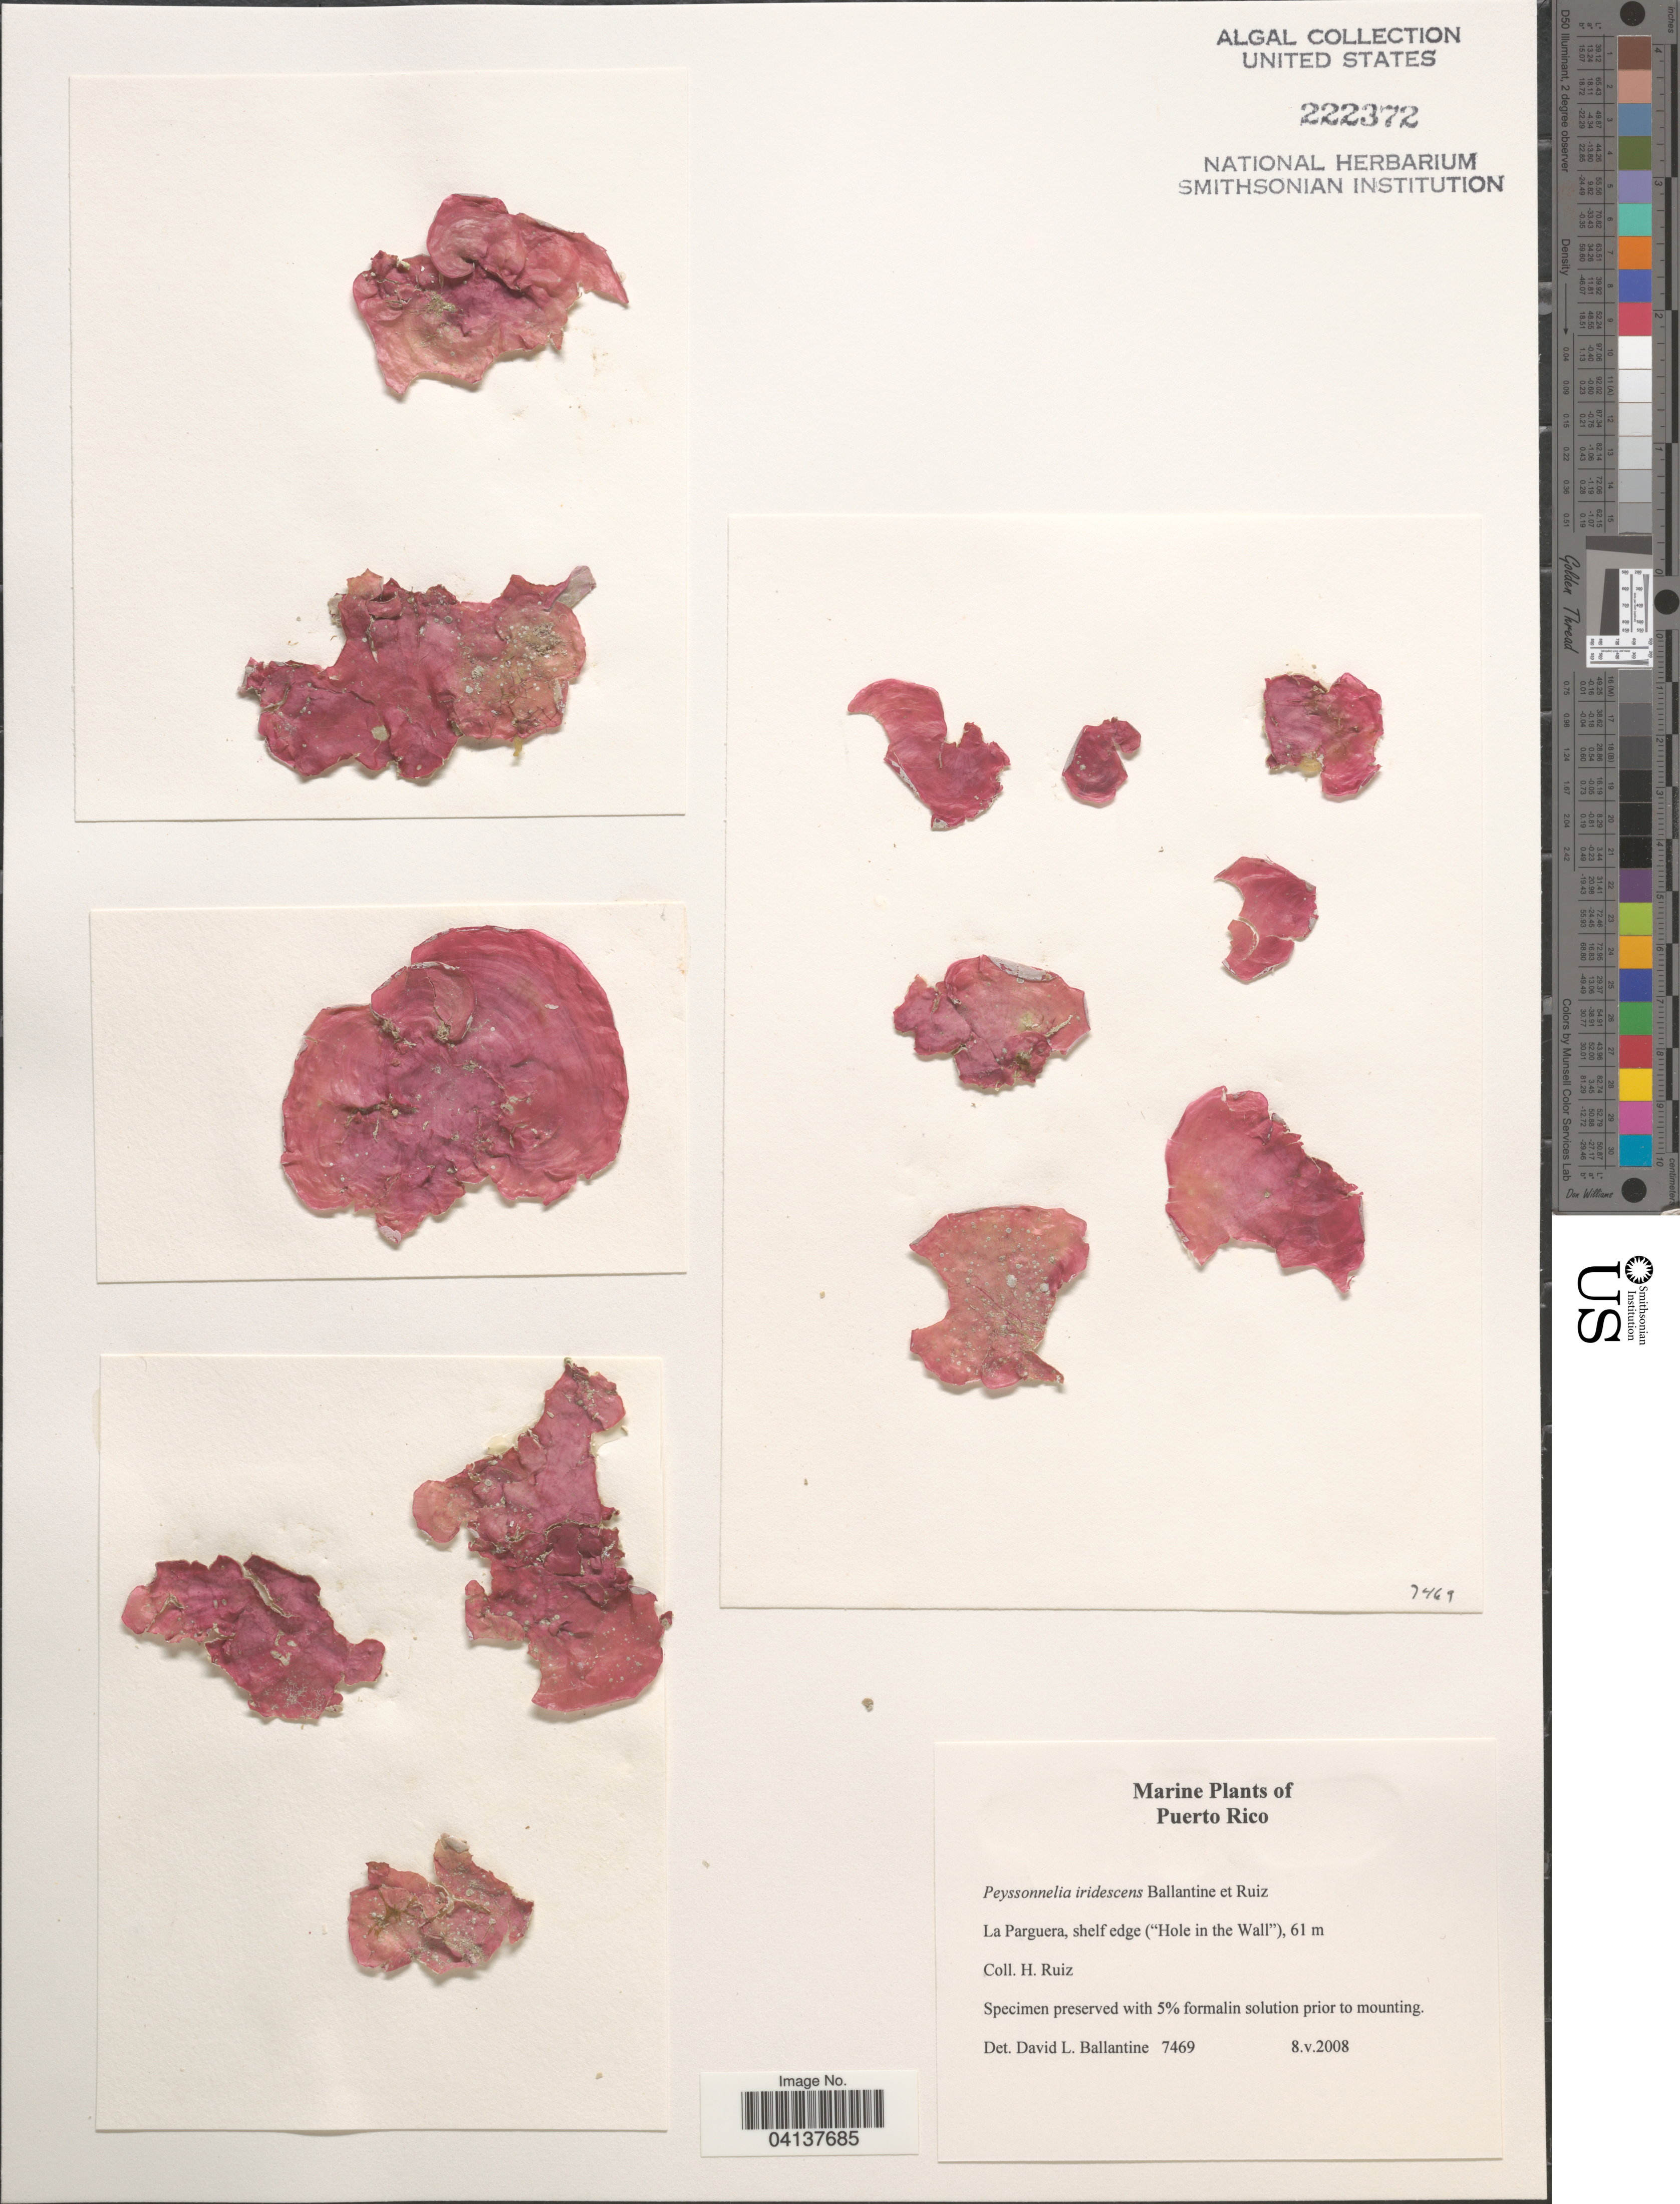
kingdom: Plantae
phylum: Rhodophyta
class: Florideophyceae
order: Peyssonneliales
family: Peyssonneliaceae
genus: Peyssonnelia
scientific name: Peyssonnelia iridescens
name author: D.L. Ballant. & H.Ruiz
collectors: H. Ruiz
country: Puerto Rico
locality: La Parguera, shelf edge ("Hole in the Wall").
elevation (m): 61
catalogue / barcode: US 222372